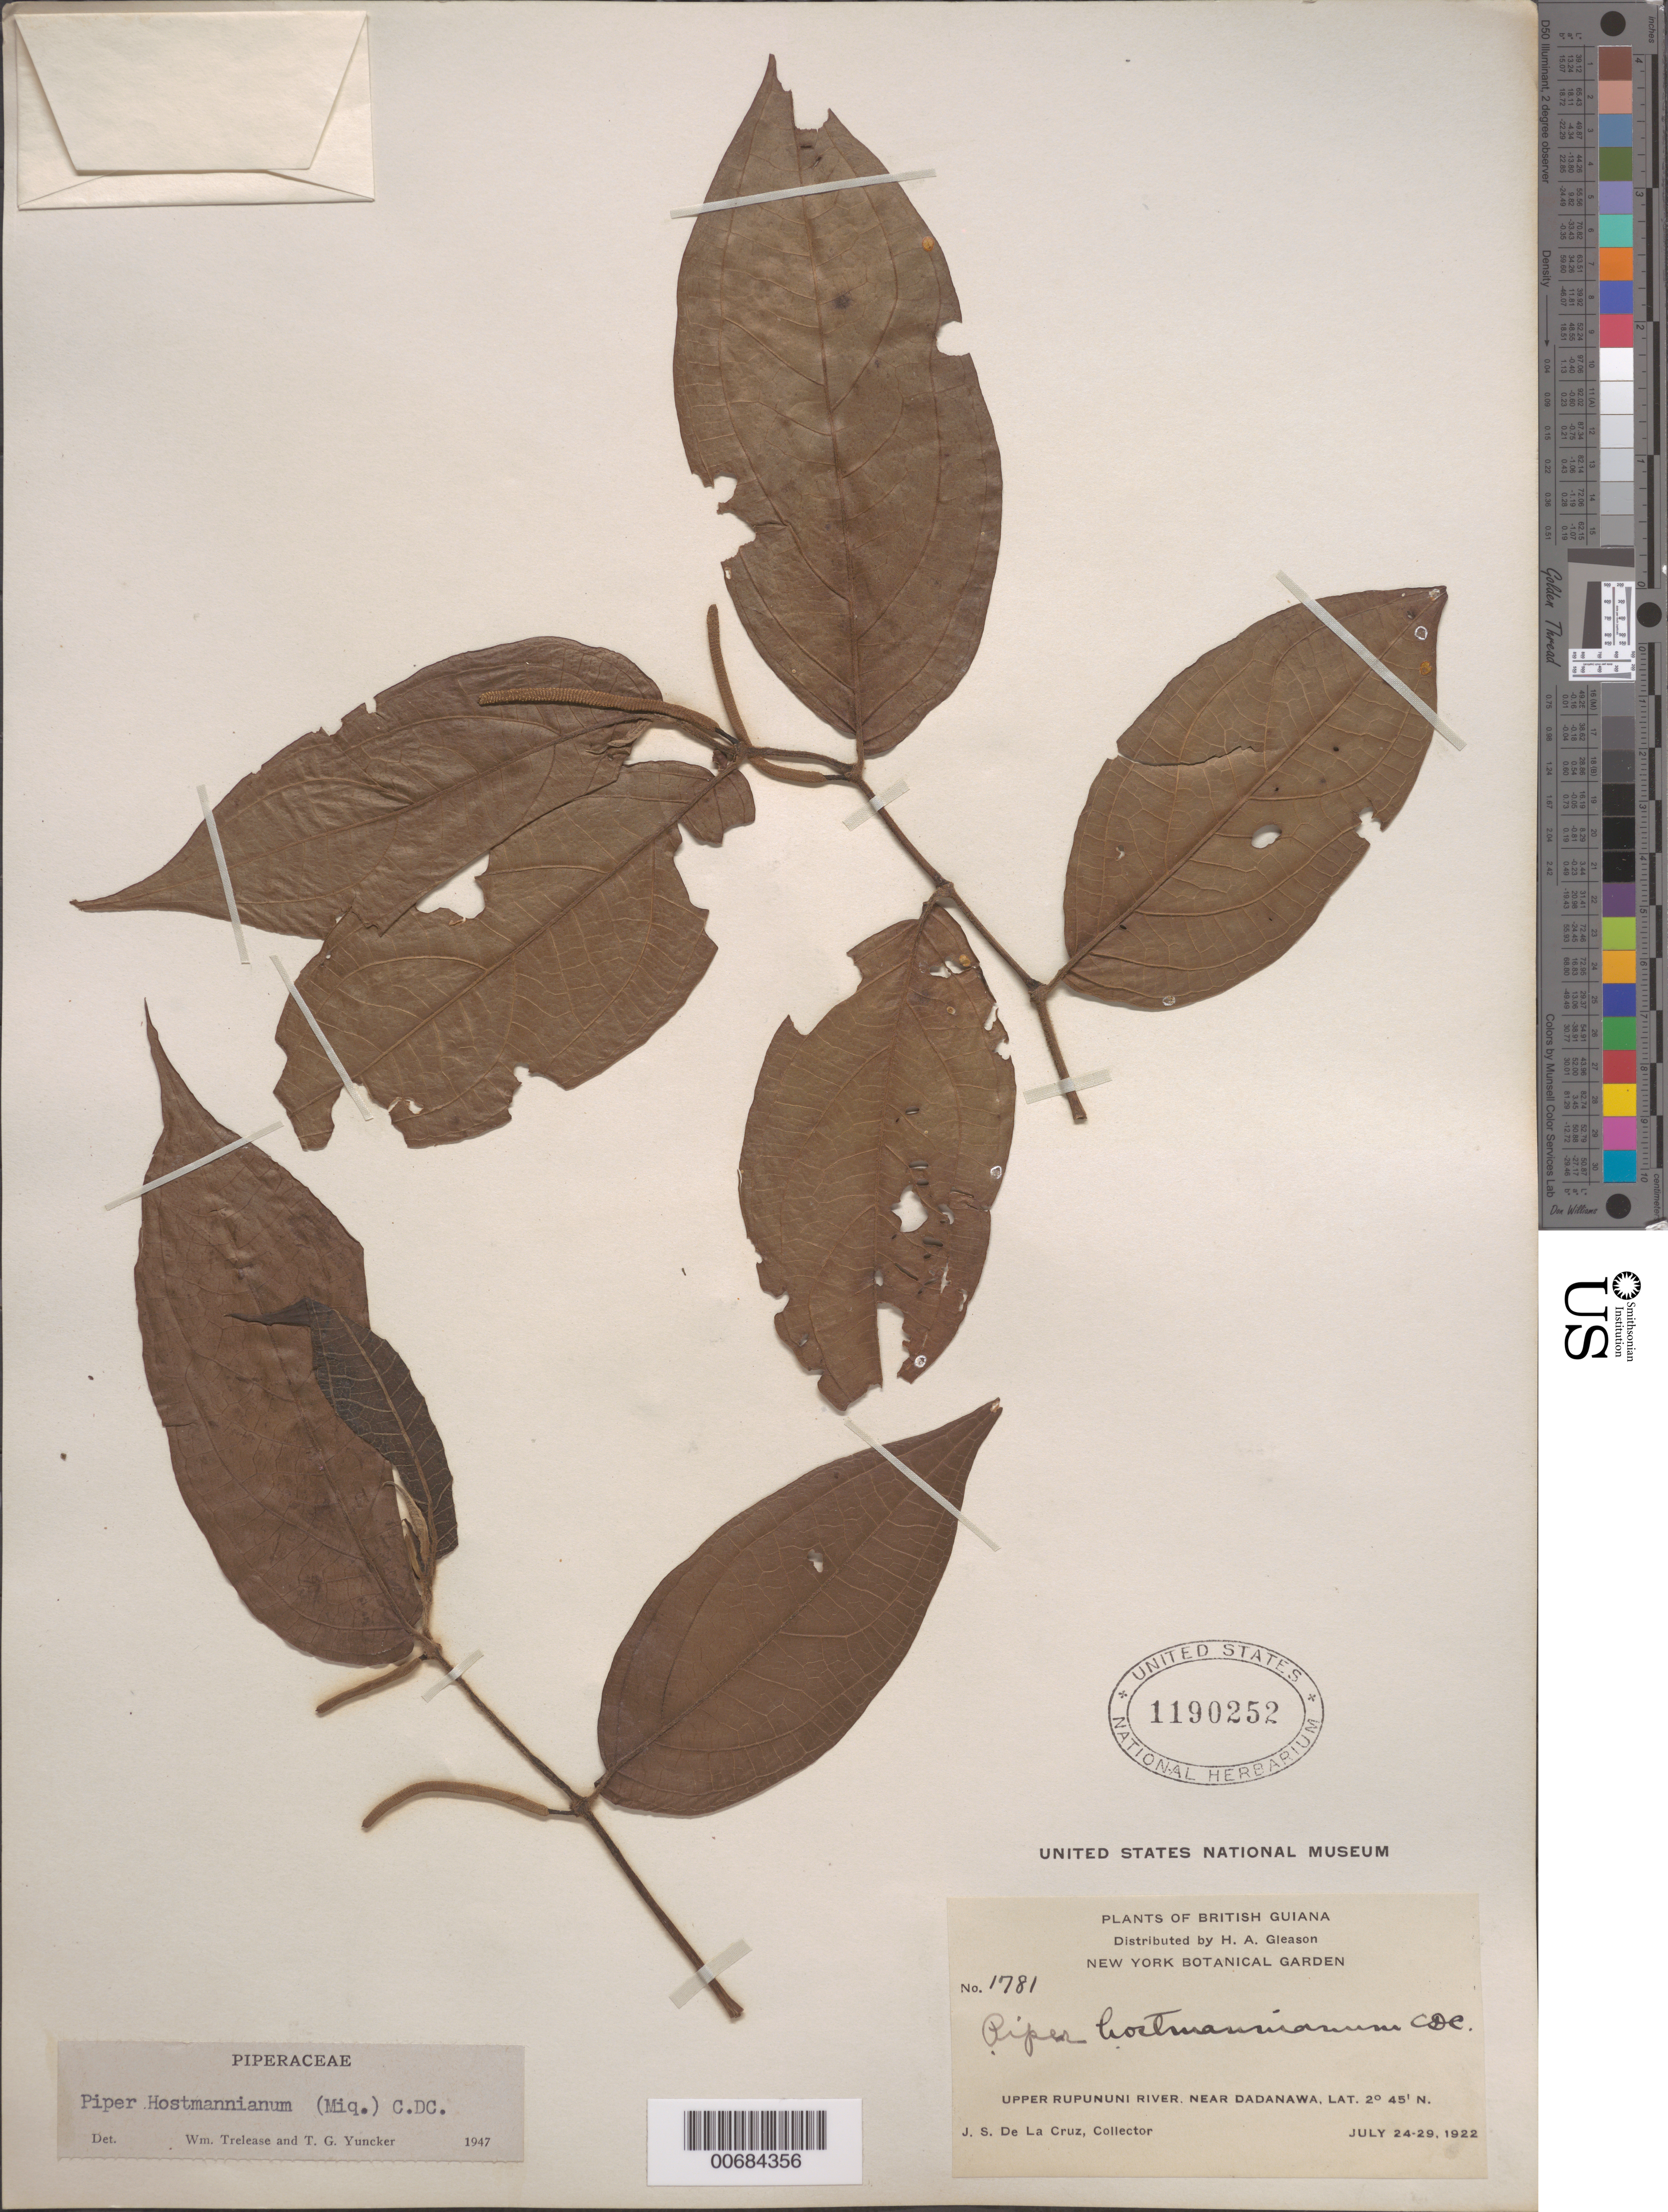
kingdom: Plantae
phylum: Tracheophyta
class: Magnoliopsida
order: Piperales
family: Piperaceae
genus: Piper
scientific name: Piper hostmannianum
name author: (Miq.) C. DC.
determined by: Trelease, W.; Yuncker, T. G.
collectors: J. S. de la Cruz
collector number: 1781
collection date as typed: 24-Jul-22 to 29-Jul-22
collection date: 1922-07-24/1922-07-29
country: Guyana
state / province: U. Takutu-U. Essequibo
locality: Dadanawa, near, upper Rupununi R.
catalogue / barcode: US 1190252